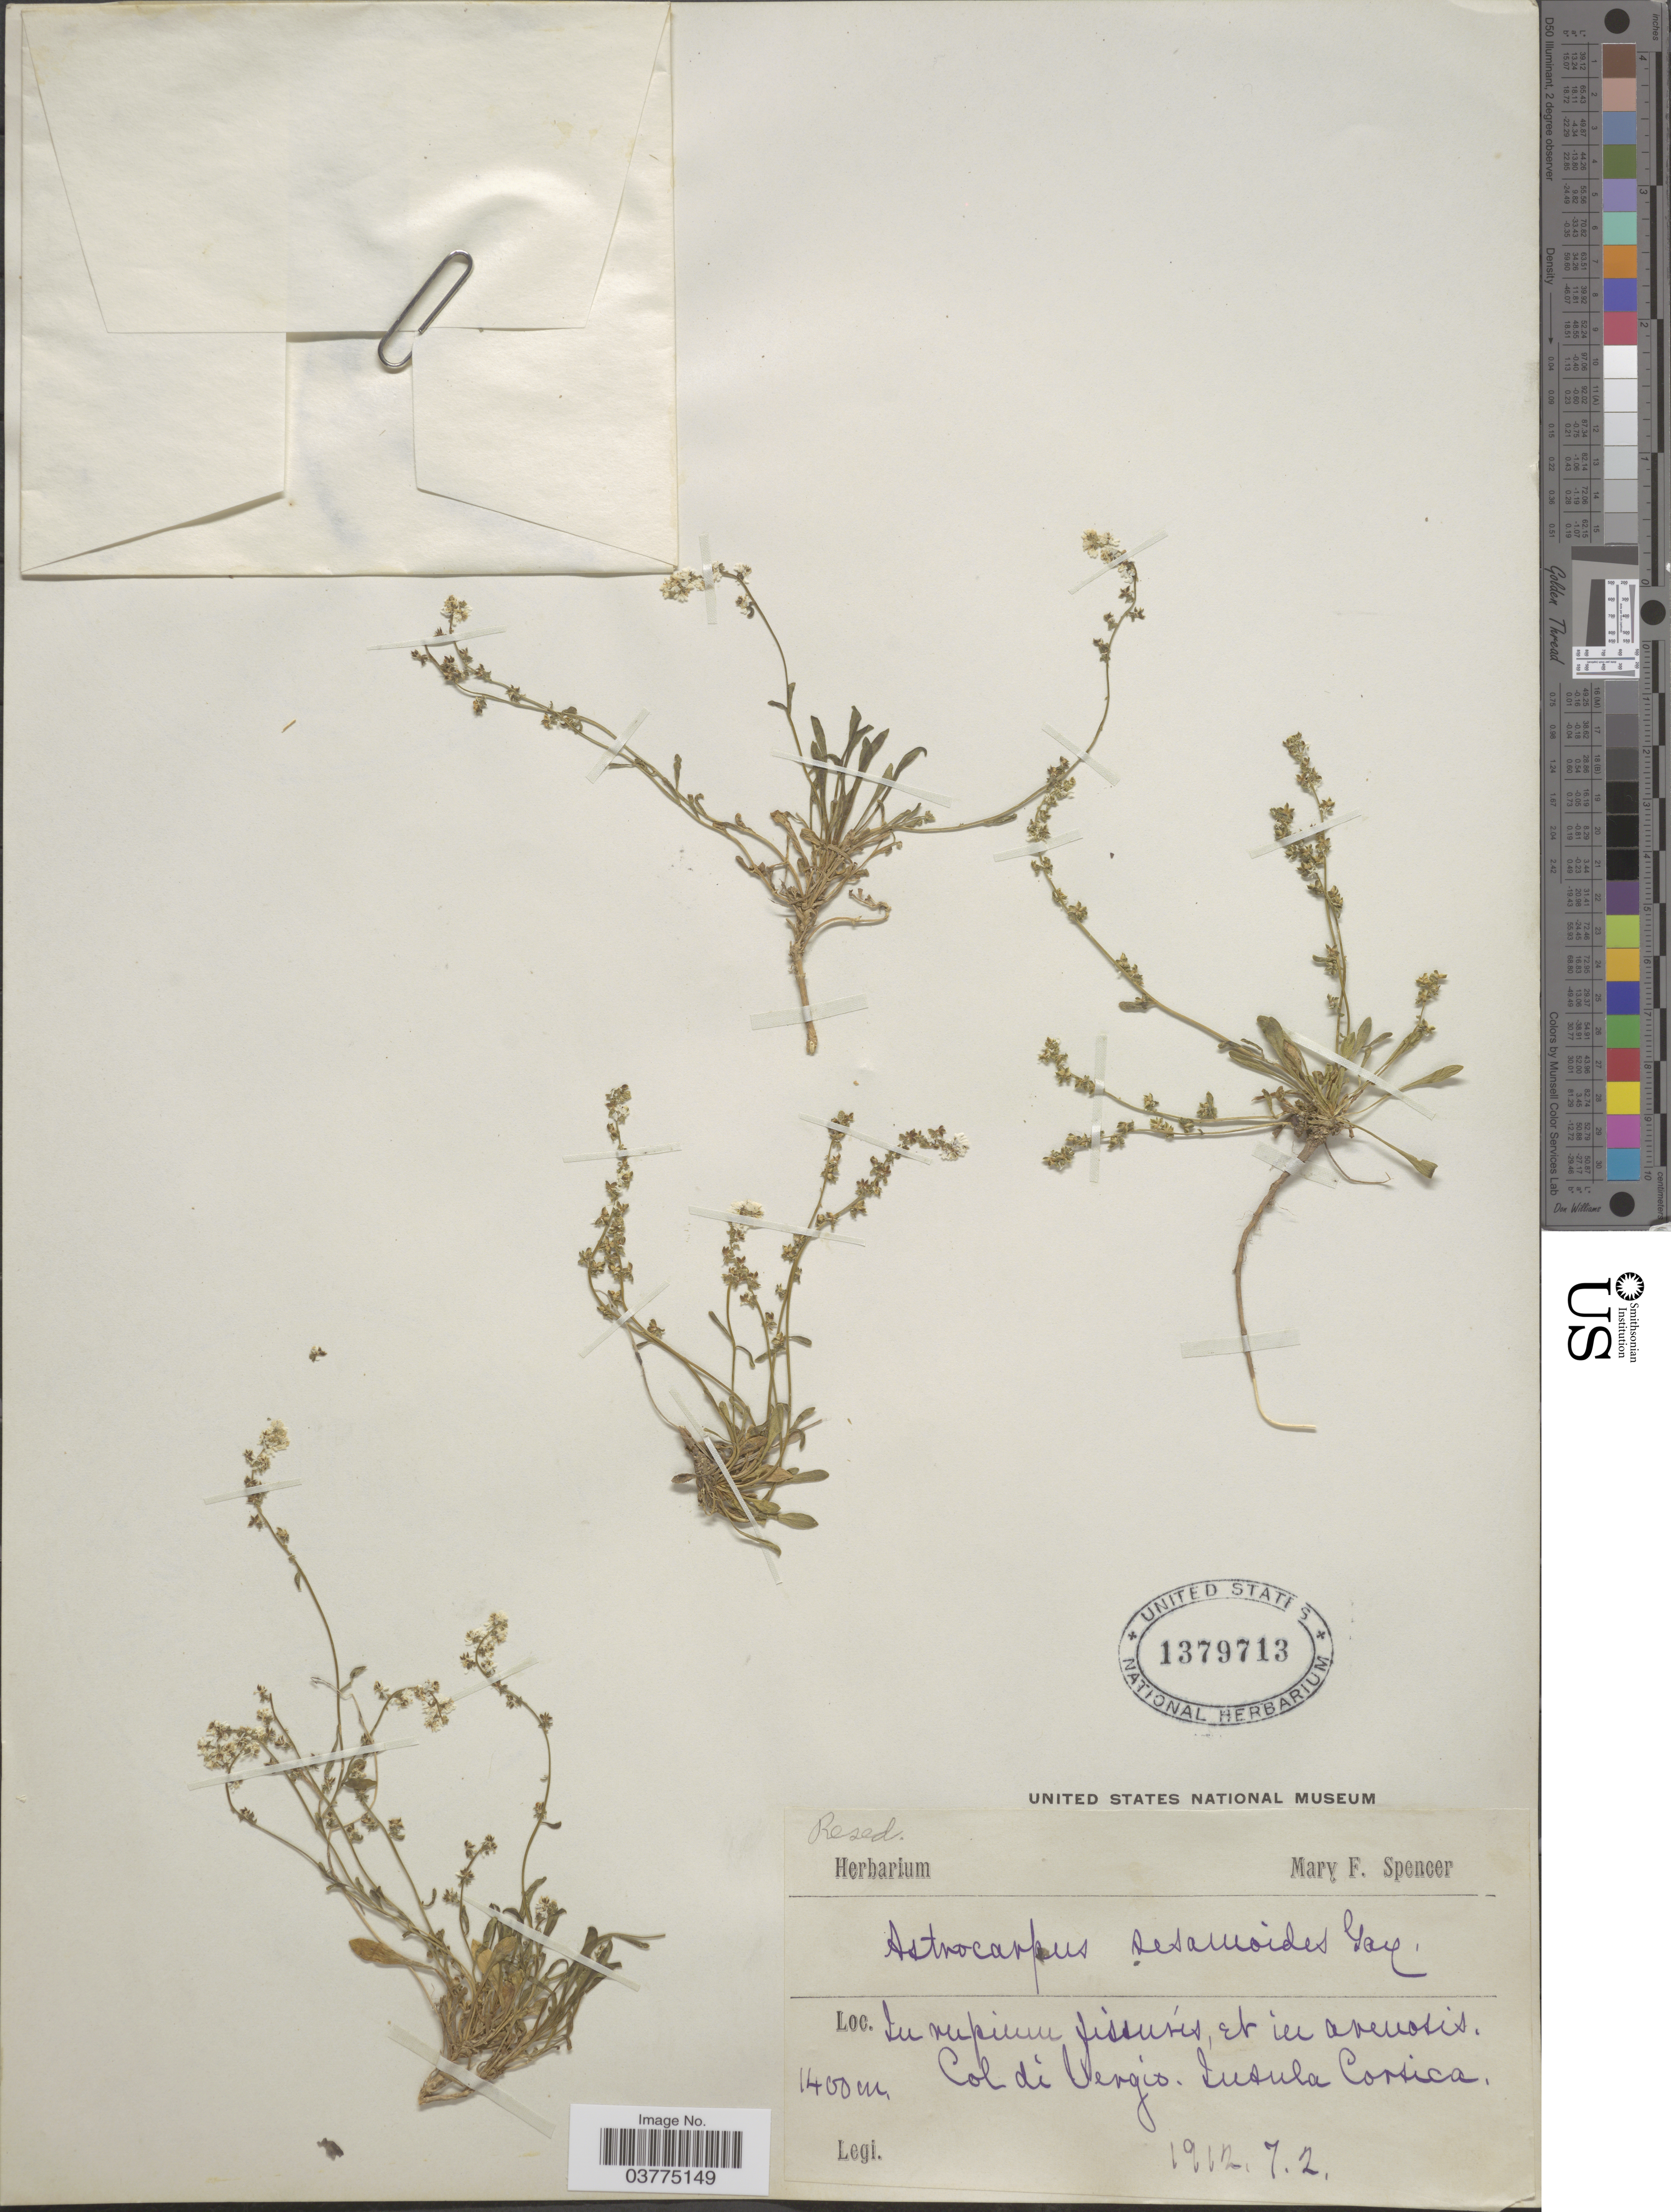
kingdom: Plantae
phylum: Tracheophyta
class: Magnoliopsida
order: Brassicales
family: Resedaceae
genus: Sesamoides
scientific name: Sesamoides interrupta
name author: (Boreau) G. López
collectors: M. Spencer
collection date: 1912-07-02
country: France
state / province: Corsica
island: Corse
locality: In rupium fissusis, et in arenosis. Col di Vergio. Insula Corsica.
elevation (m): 1400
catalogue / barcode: US 1379713